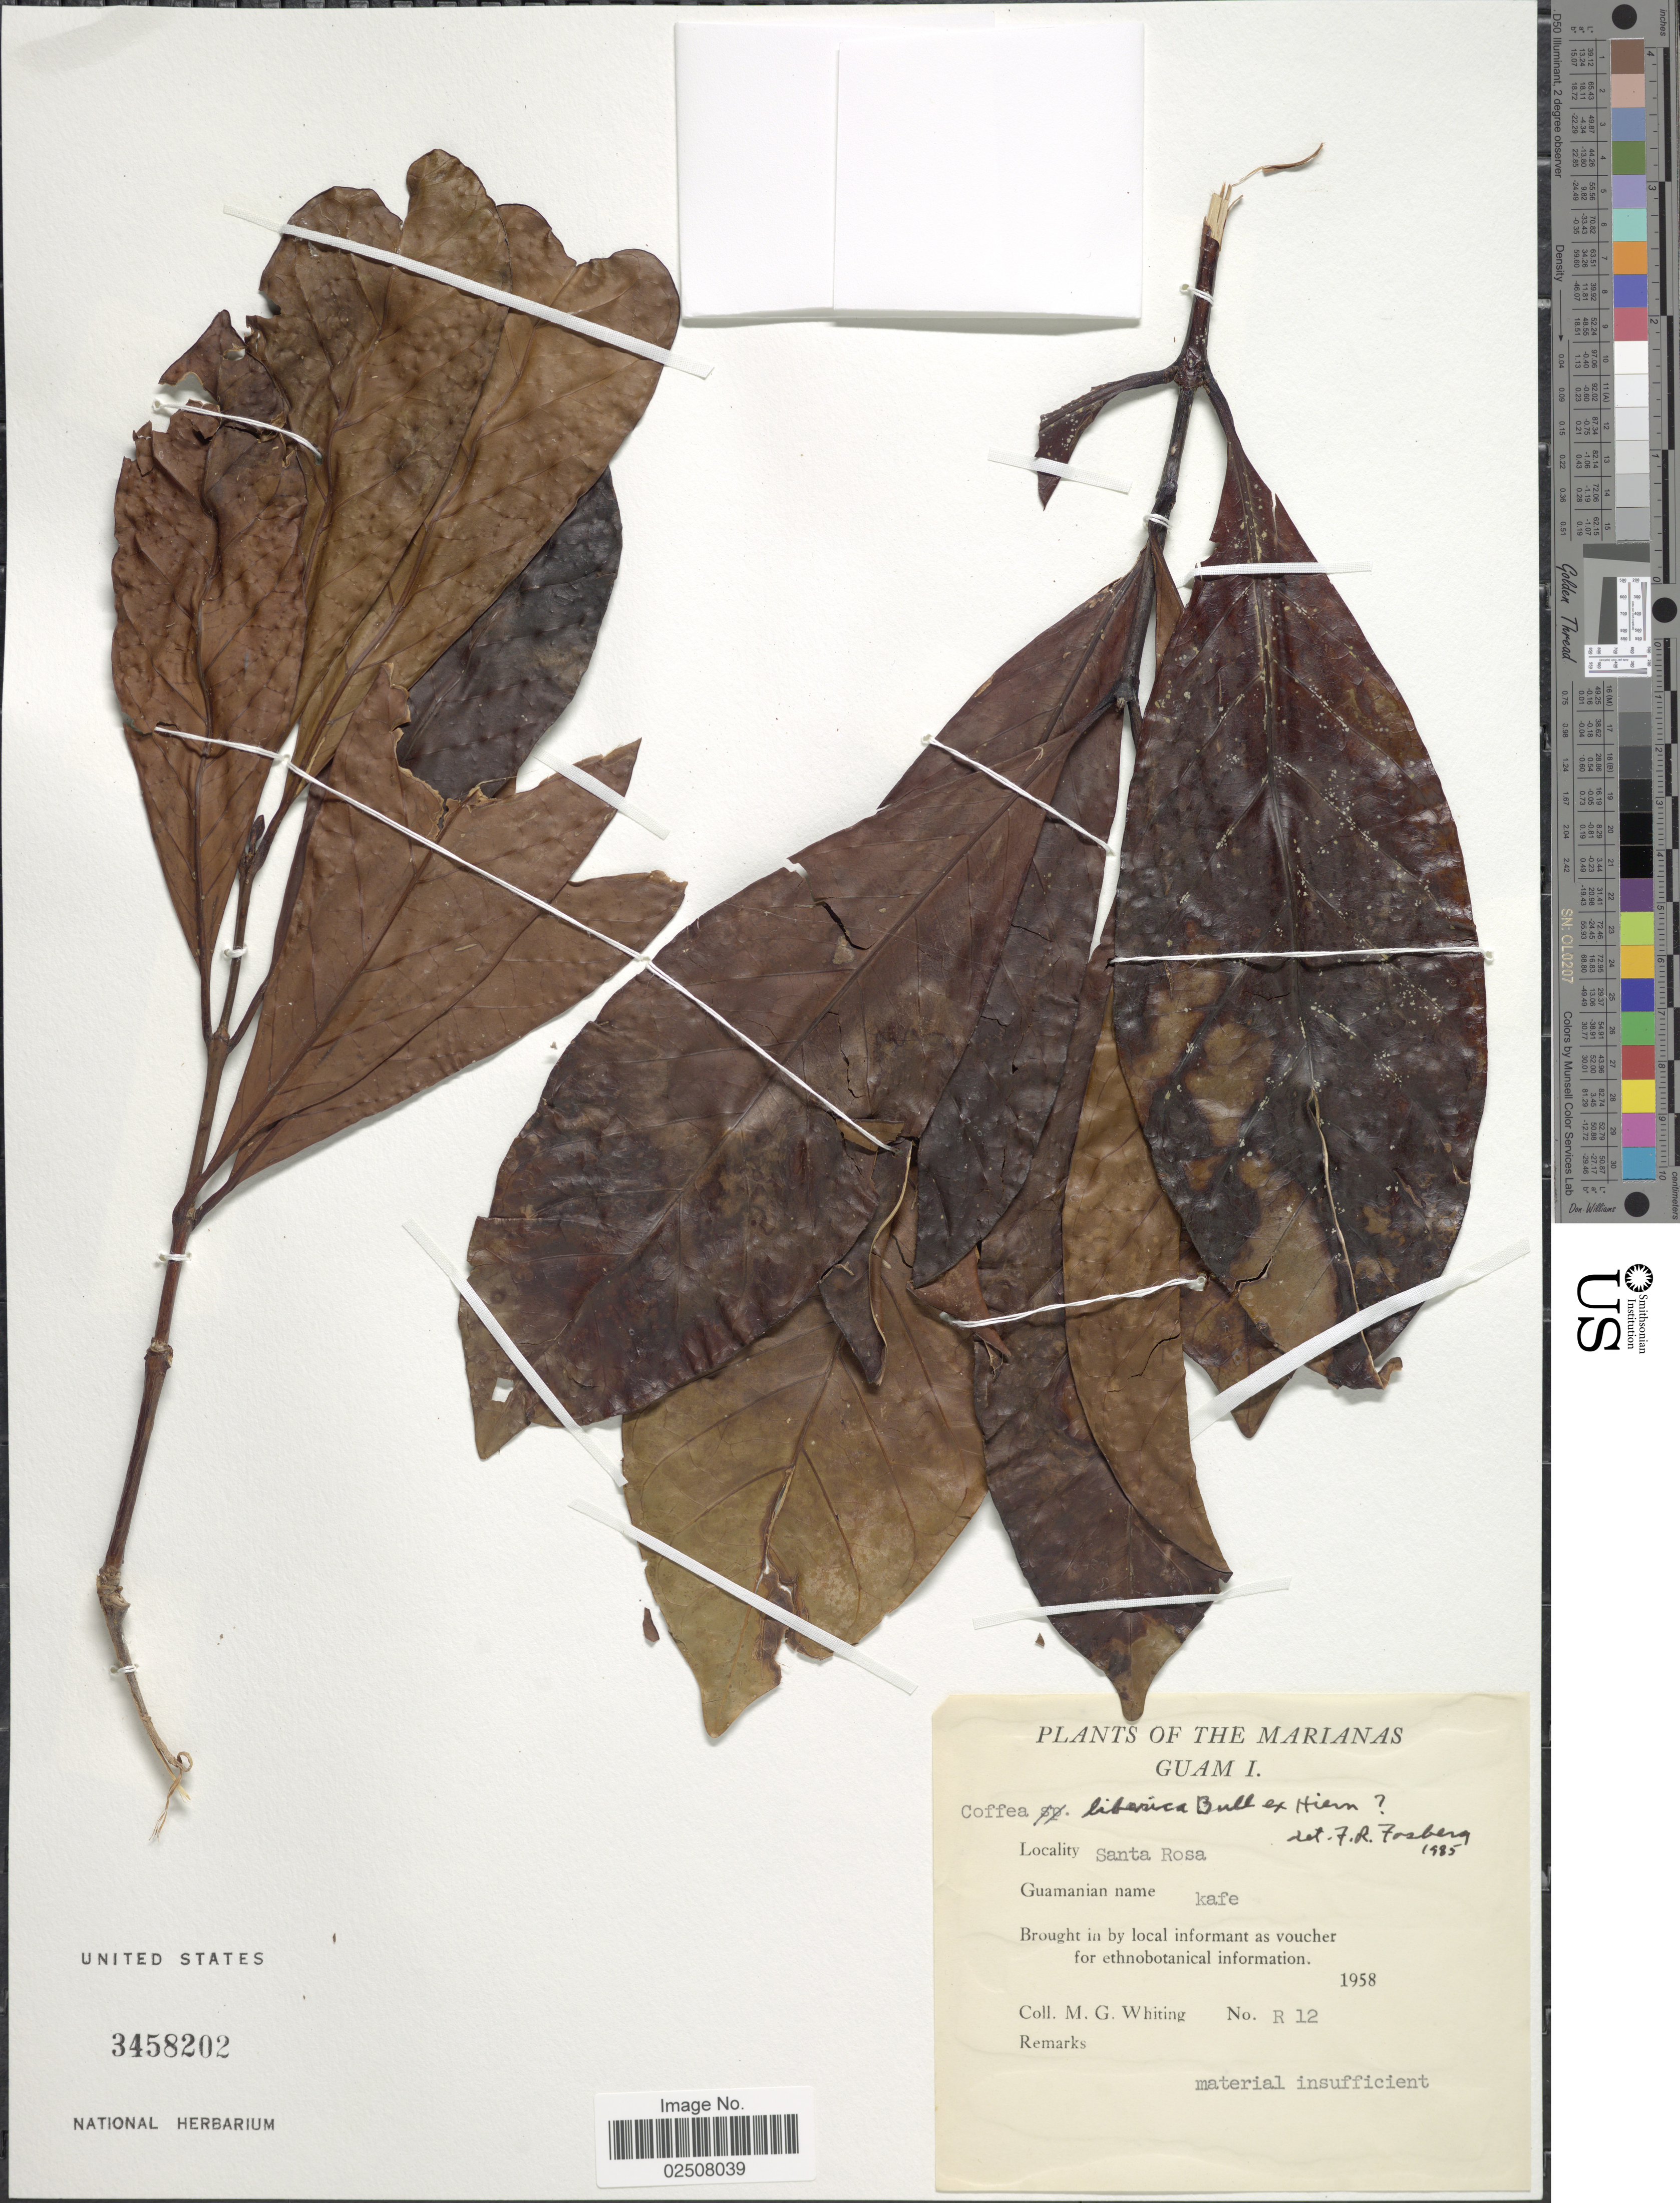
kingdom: Plantae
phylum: Tracheophyta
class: Magnoliopsida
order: Gentianales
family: Rubiaceae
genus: Coffea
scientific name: Coffea liberica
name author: Hiern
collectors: M. Whiting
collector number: R 12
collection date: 1958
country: Guam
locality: The Marianas, Guam I., Santa Rosa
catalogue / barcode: US 3458202